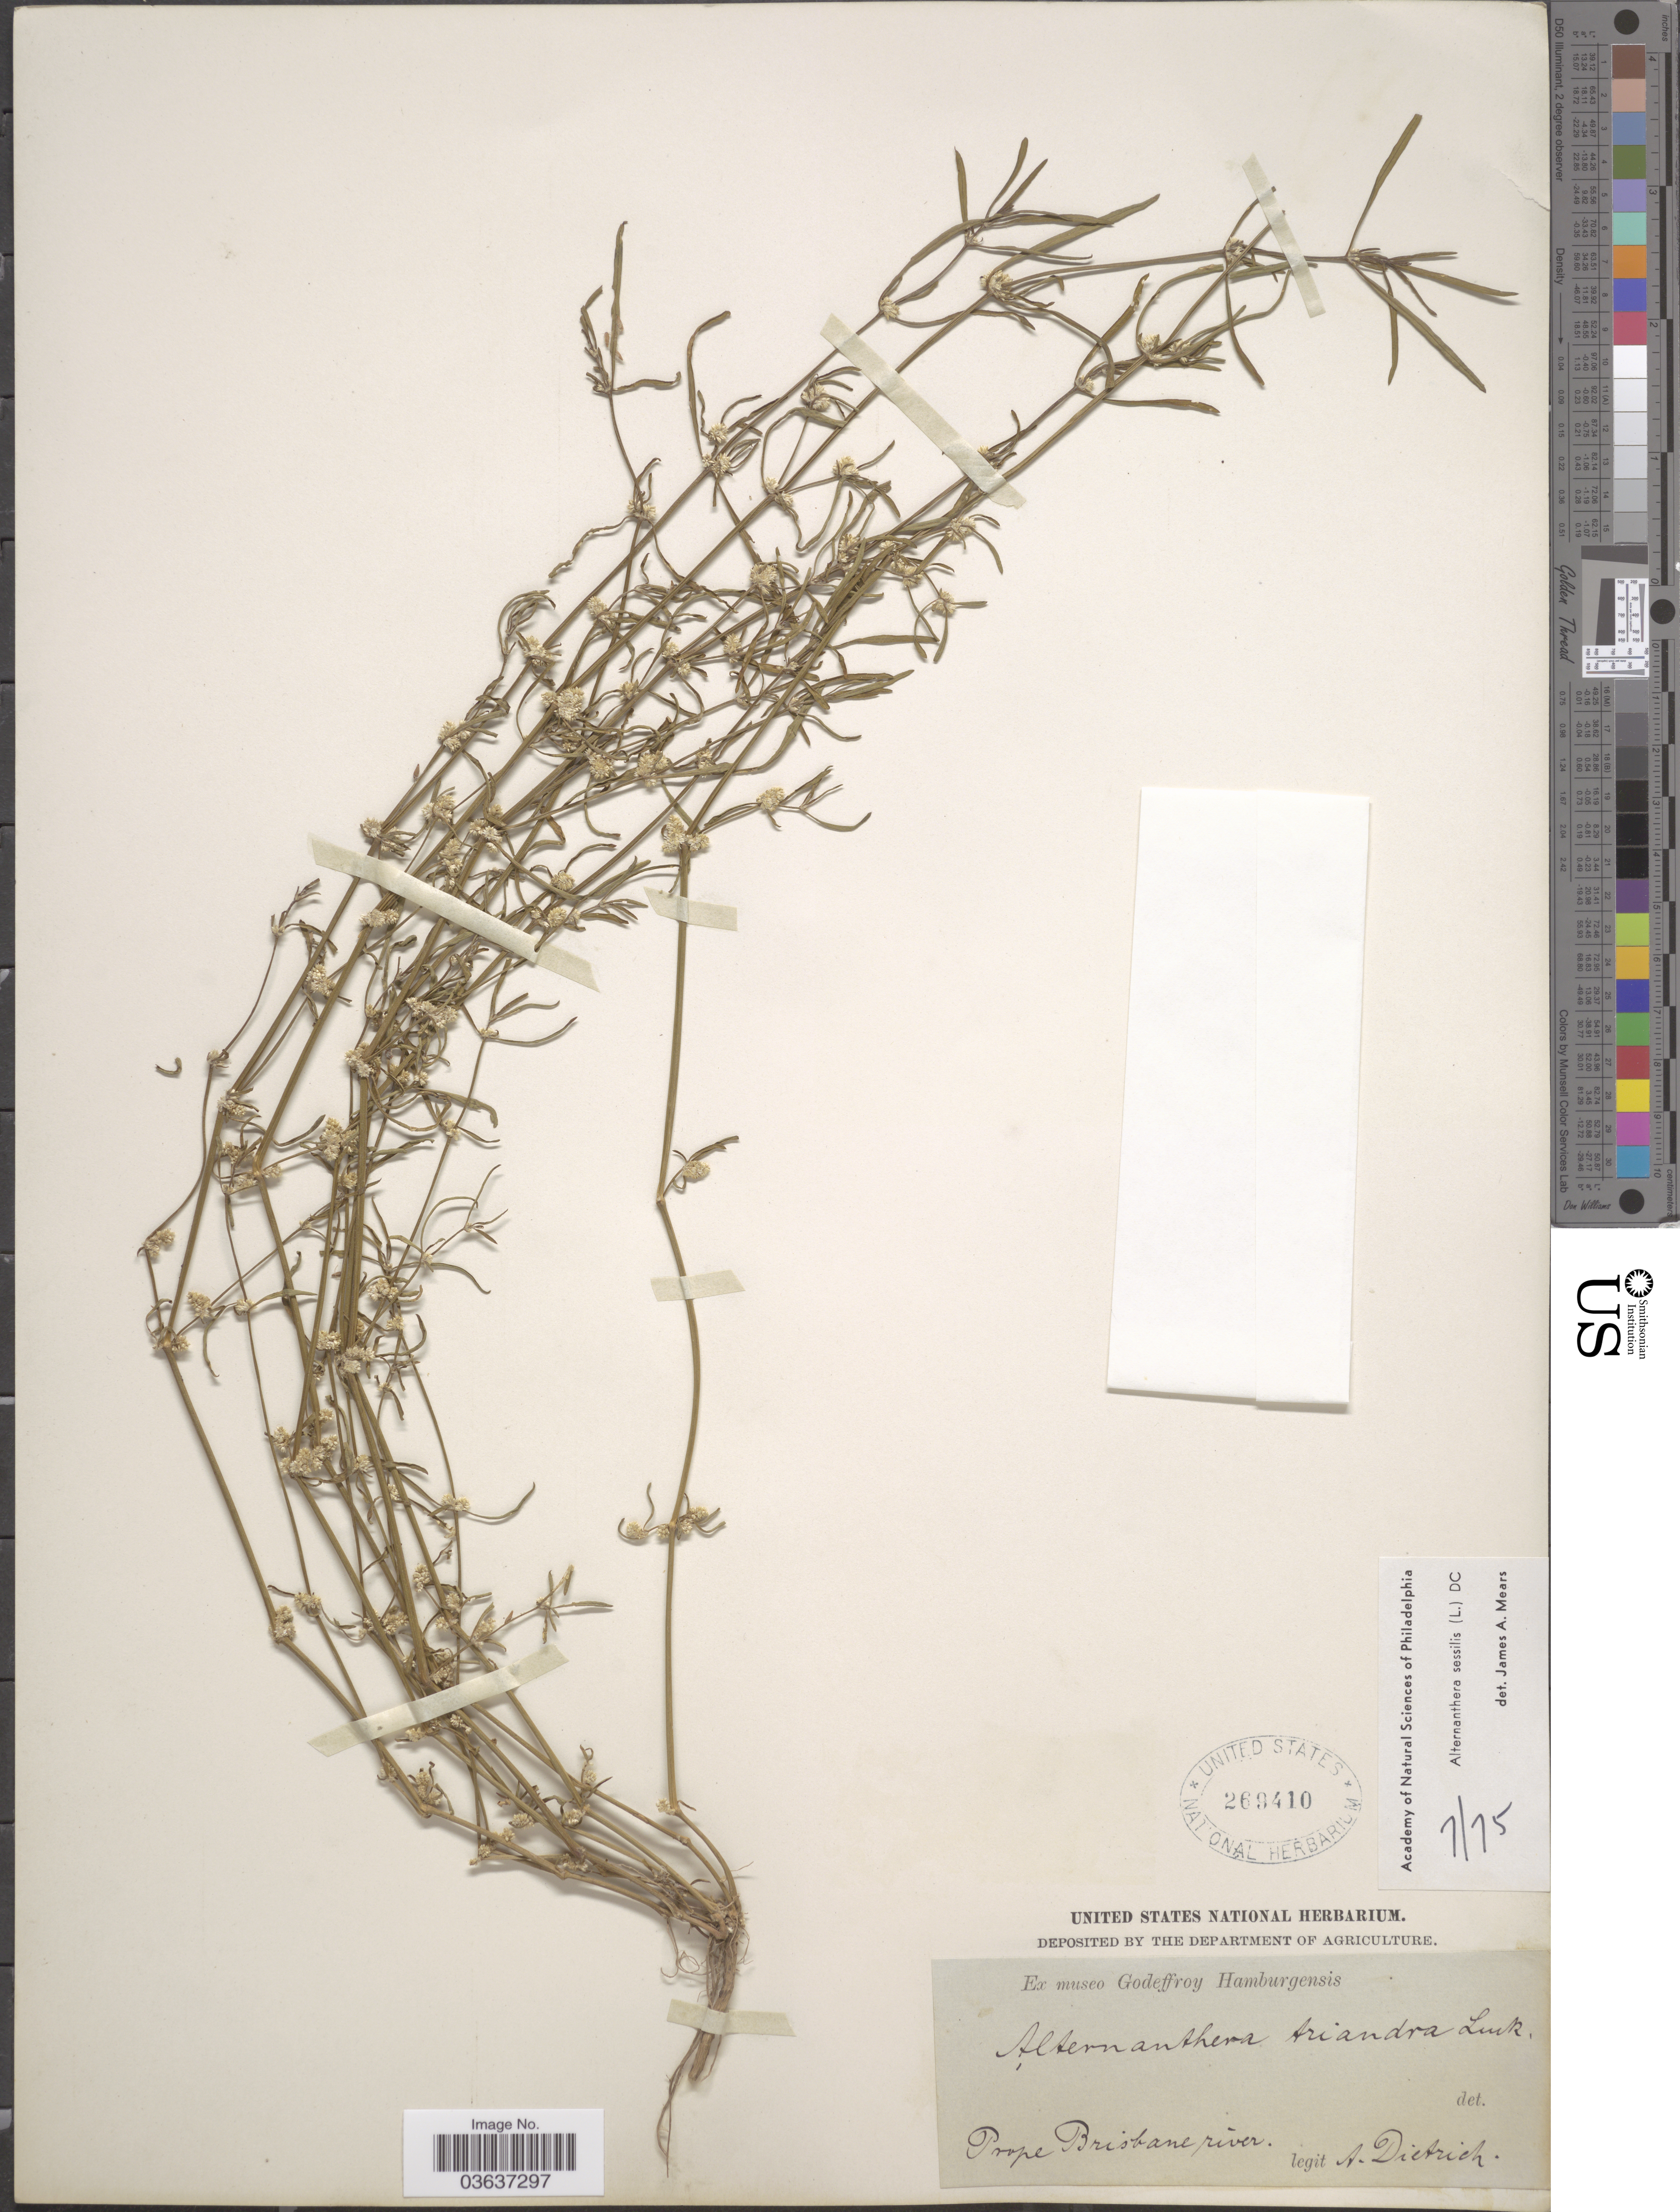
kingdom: Plantae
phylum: Tracheophyta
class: Magnoliopsida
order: Caryophyllales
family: Amaranthaceae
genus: Alternanthera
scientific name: Alternanthera sessilis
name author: (L.) DC.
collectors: A. Dietrich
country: Australia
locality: Prope Brisbane river.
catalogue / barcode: US 269410